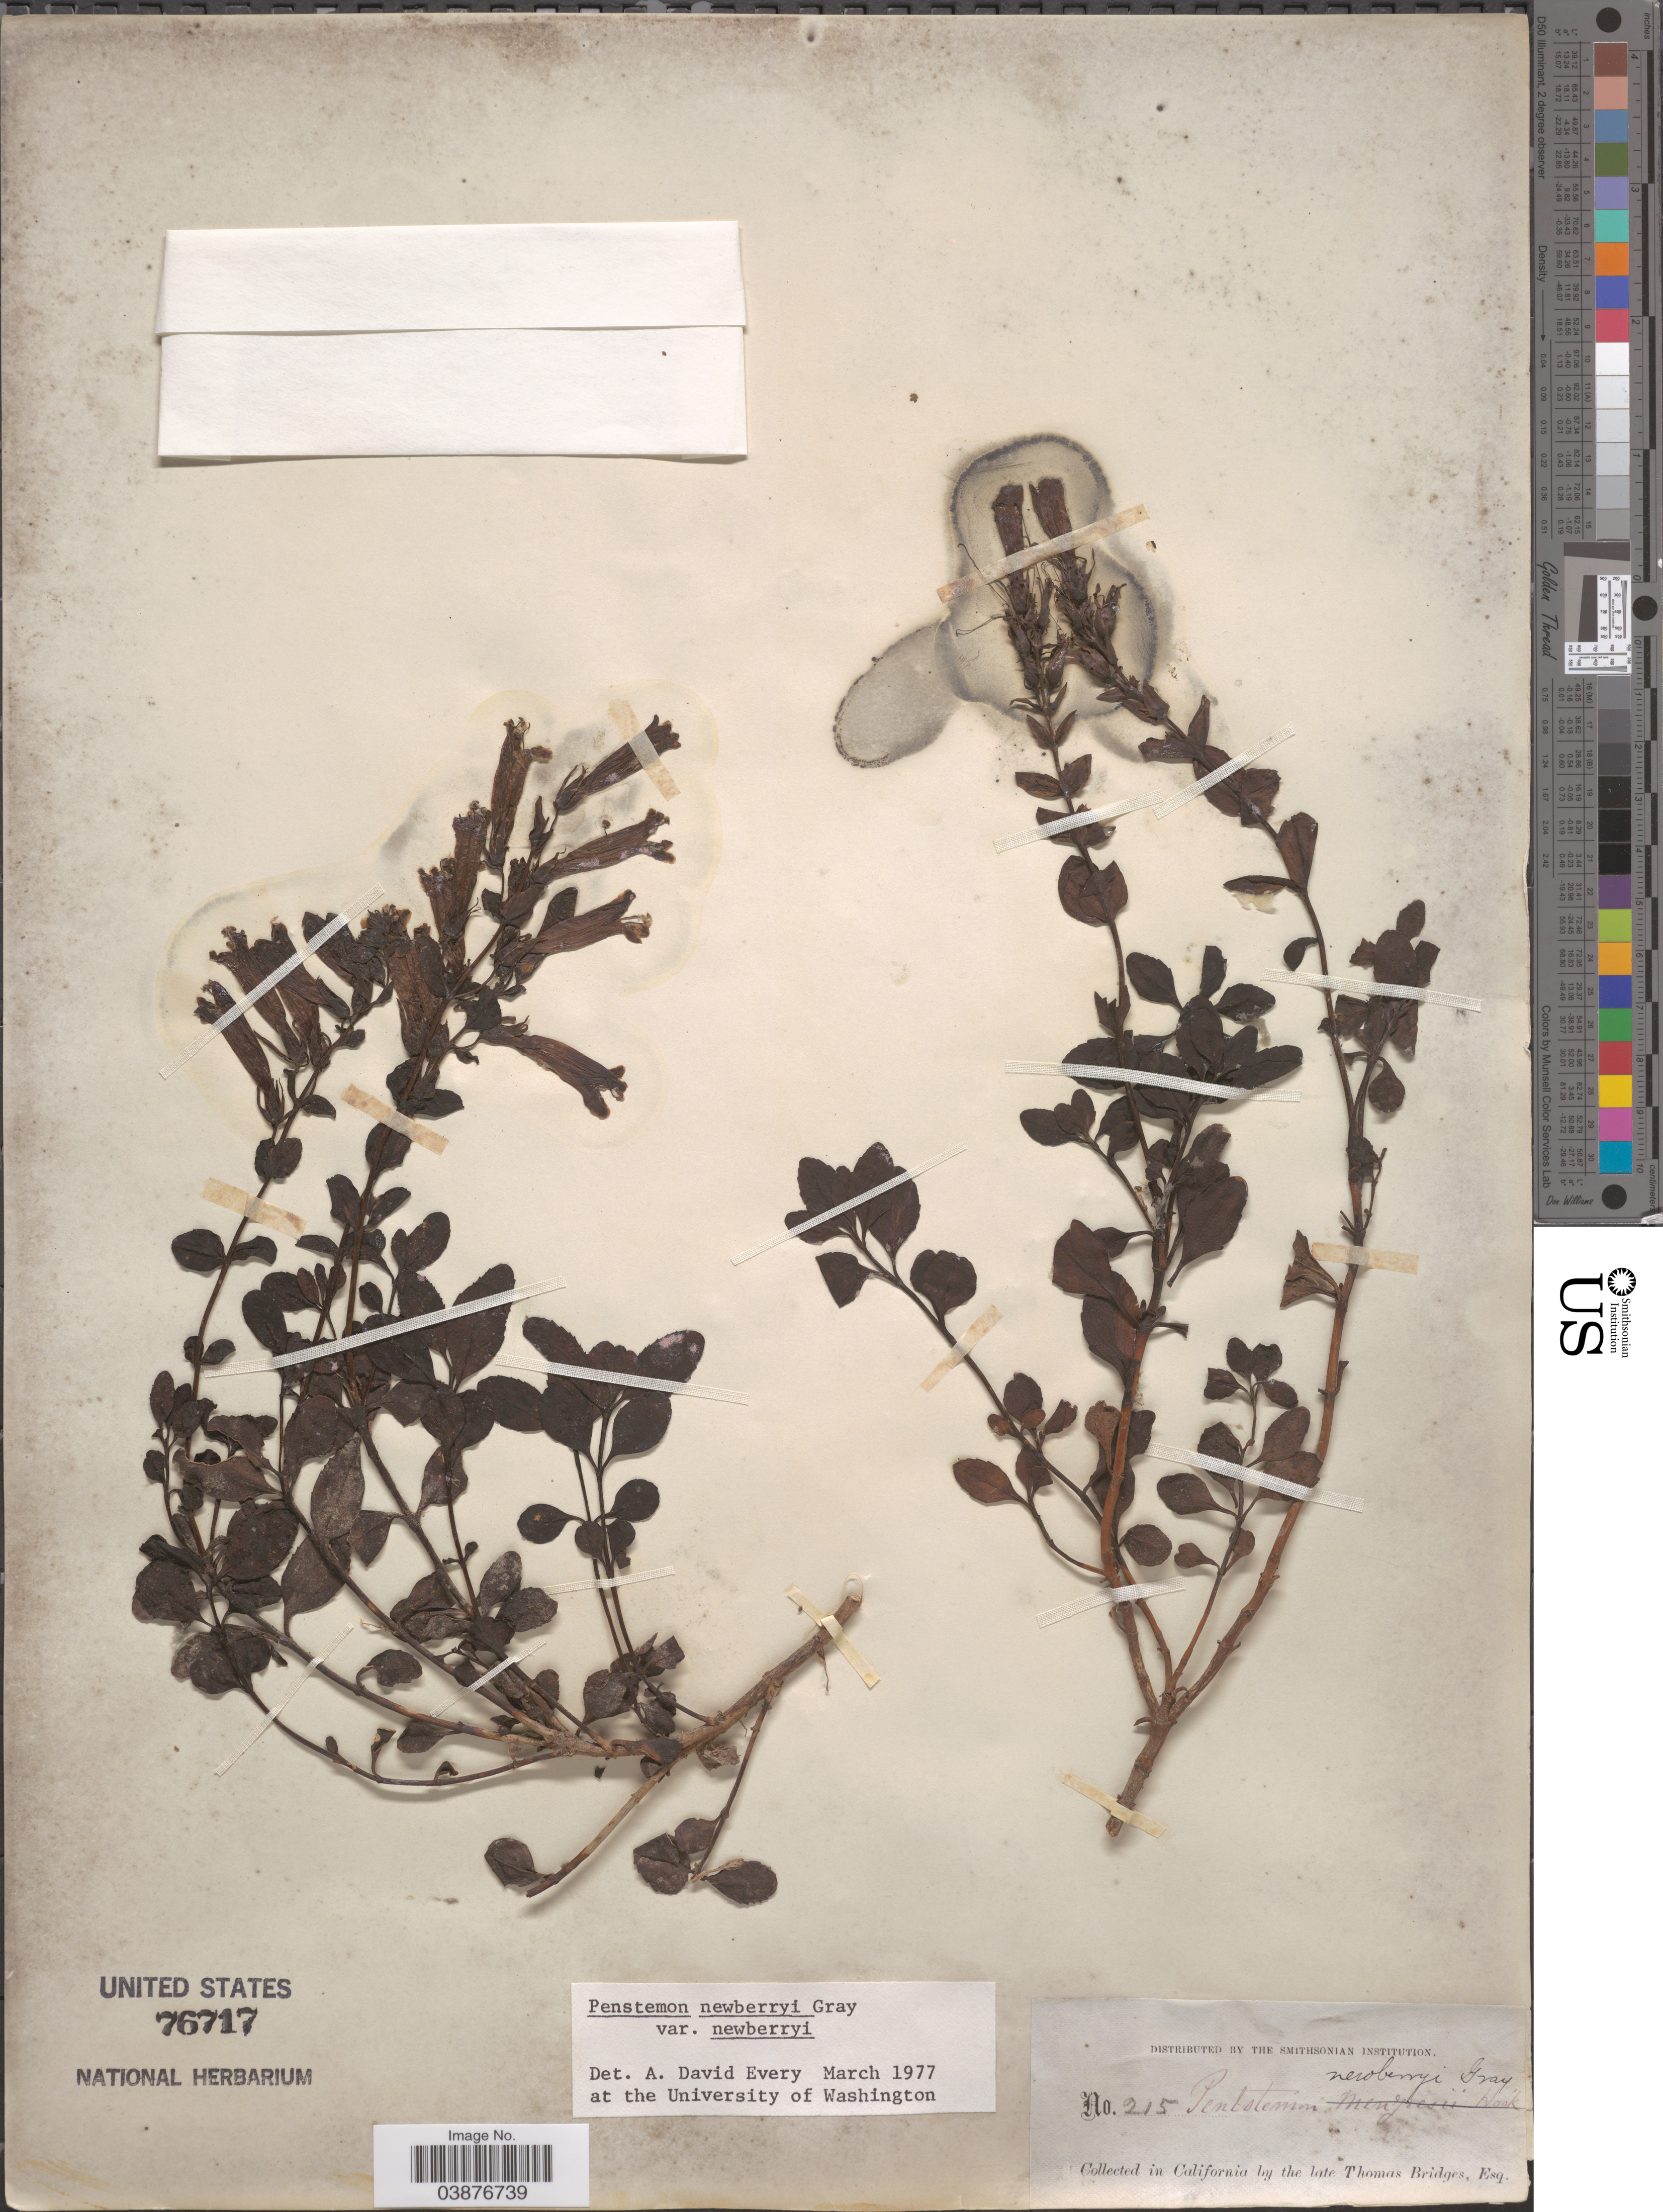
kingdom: Plantae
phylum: Tracheophyta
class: Magnoliopsida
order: Lamiales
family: Plantaginaceae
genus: Penstemon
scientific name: Penstemon newberryi var. newberryi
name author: A. Gray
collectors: T. Bridges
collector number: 215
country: United States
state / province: California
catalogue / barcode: US 76717